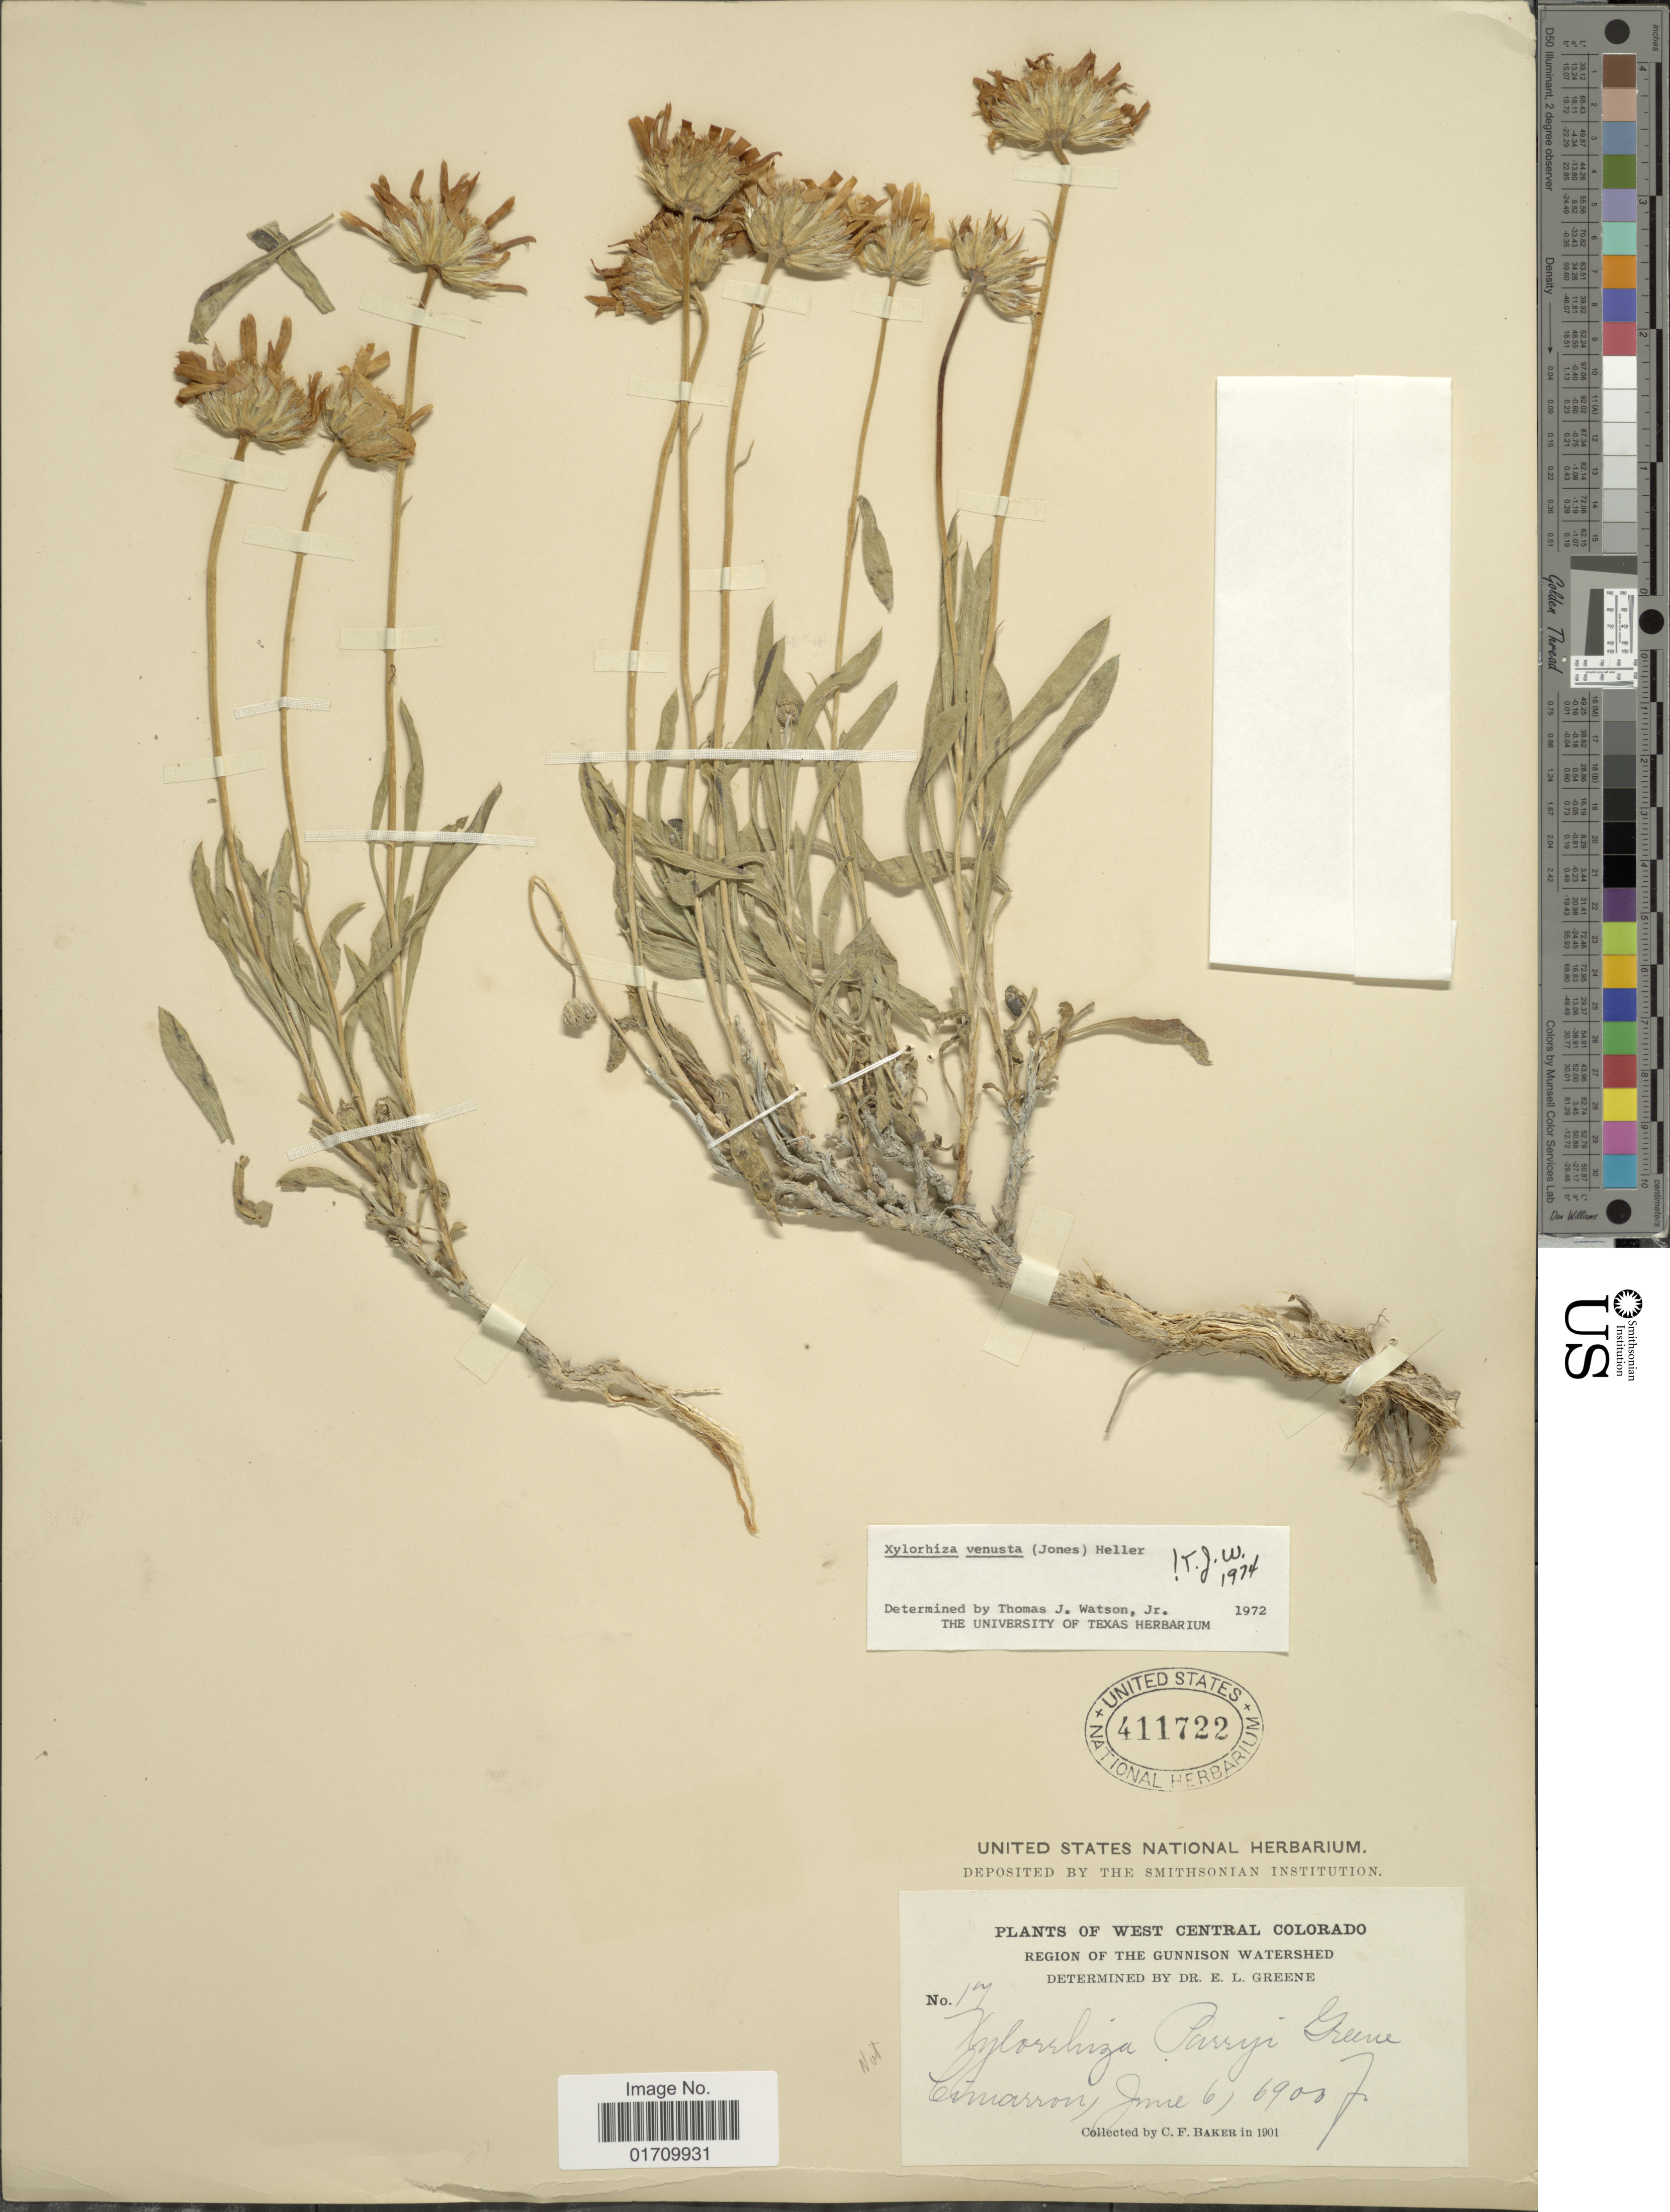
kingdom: Plantae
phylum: Tracheophyta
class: Magnoliopsida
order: Asterales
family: Asteraceae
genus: Xylorhiza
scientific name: Xylorhiza venusta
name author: (M.E. Jones) A. Heller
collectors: C. F. Baker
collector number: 17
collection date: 1901-06-06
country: United States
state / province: Colorado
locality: West Central Colorado, Region of the Gunnison Watershed, Cimarron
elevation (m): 2103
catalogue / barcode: US 411722